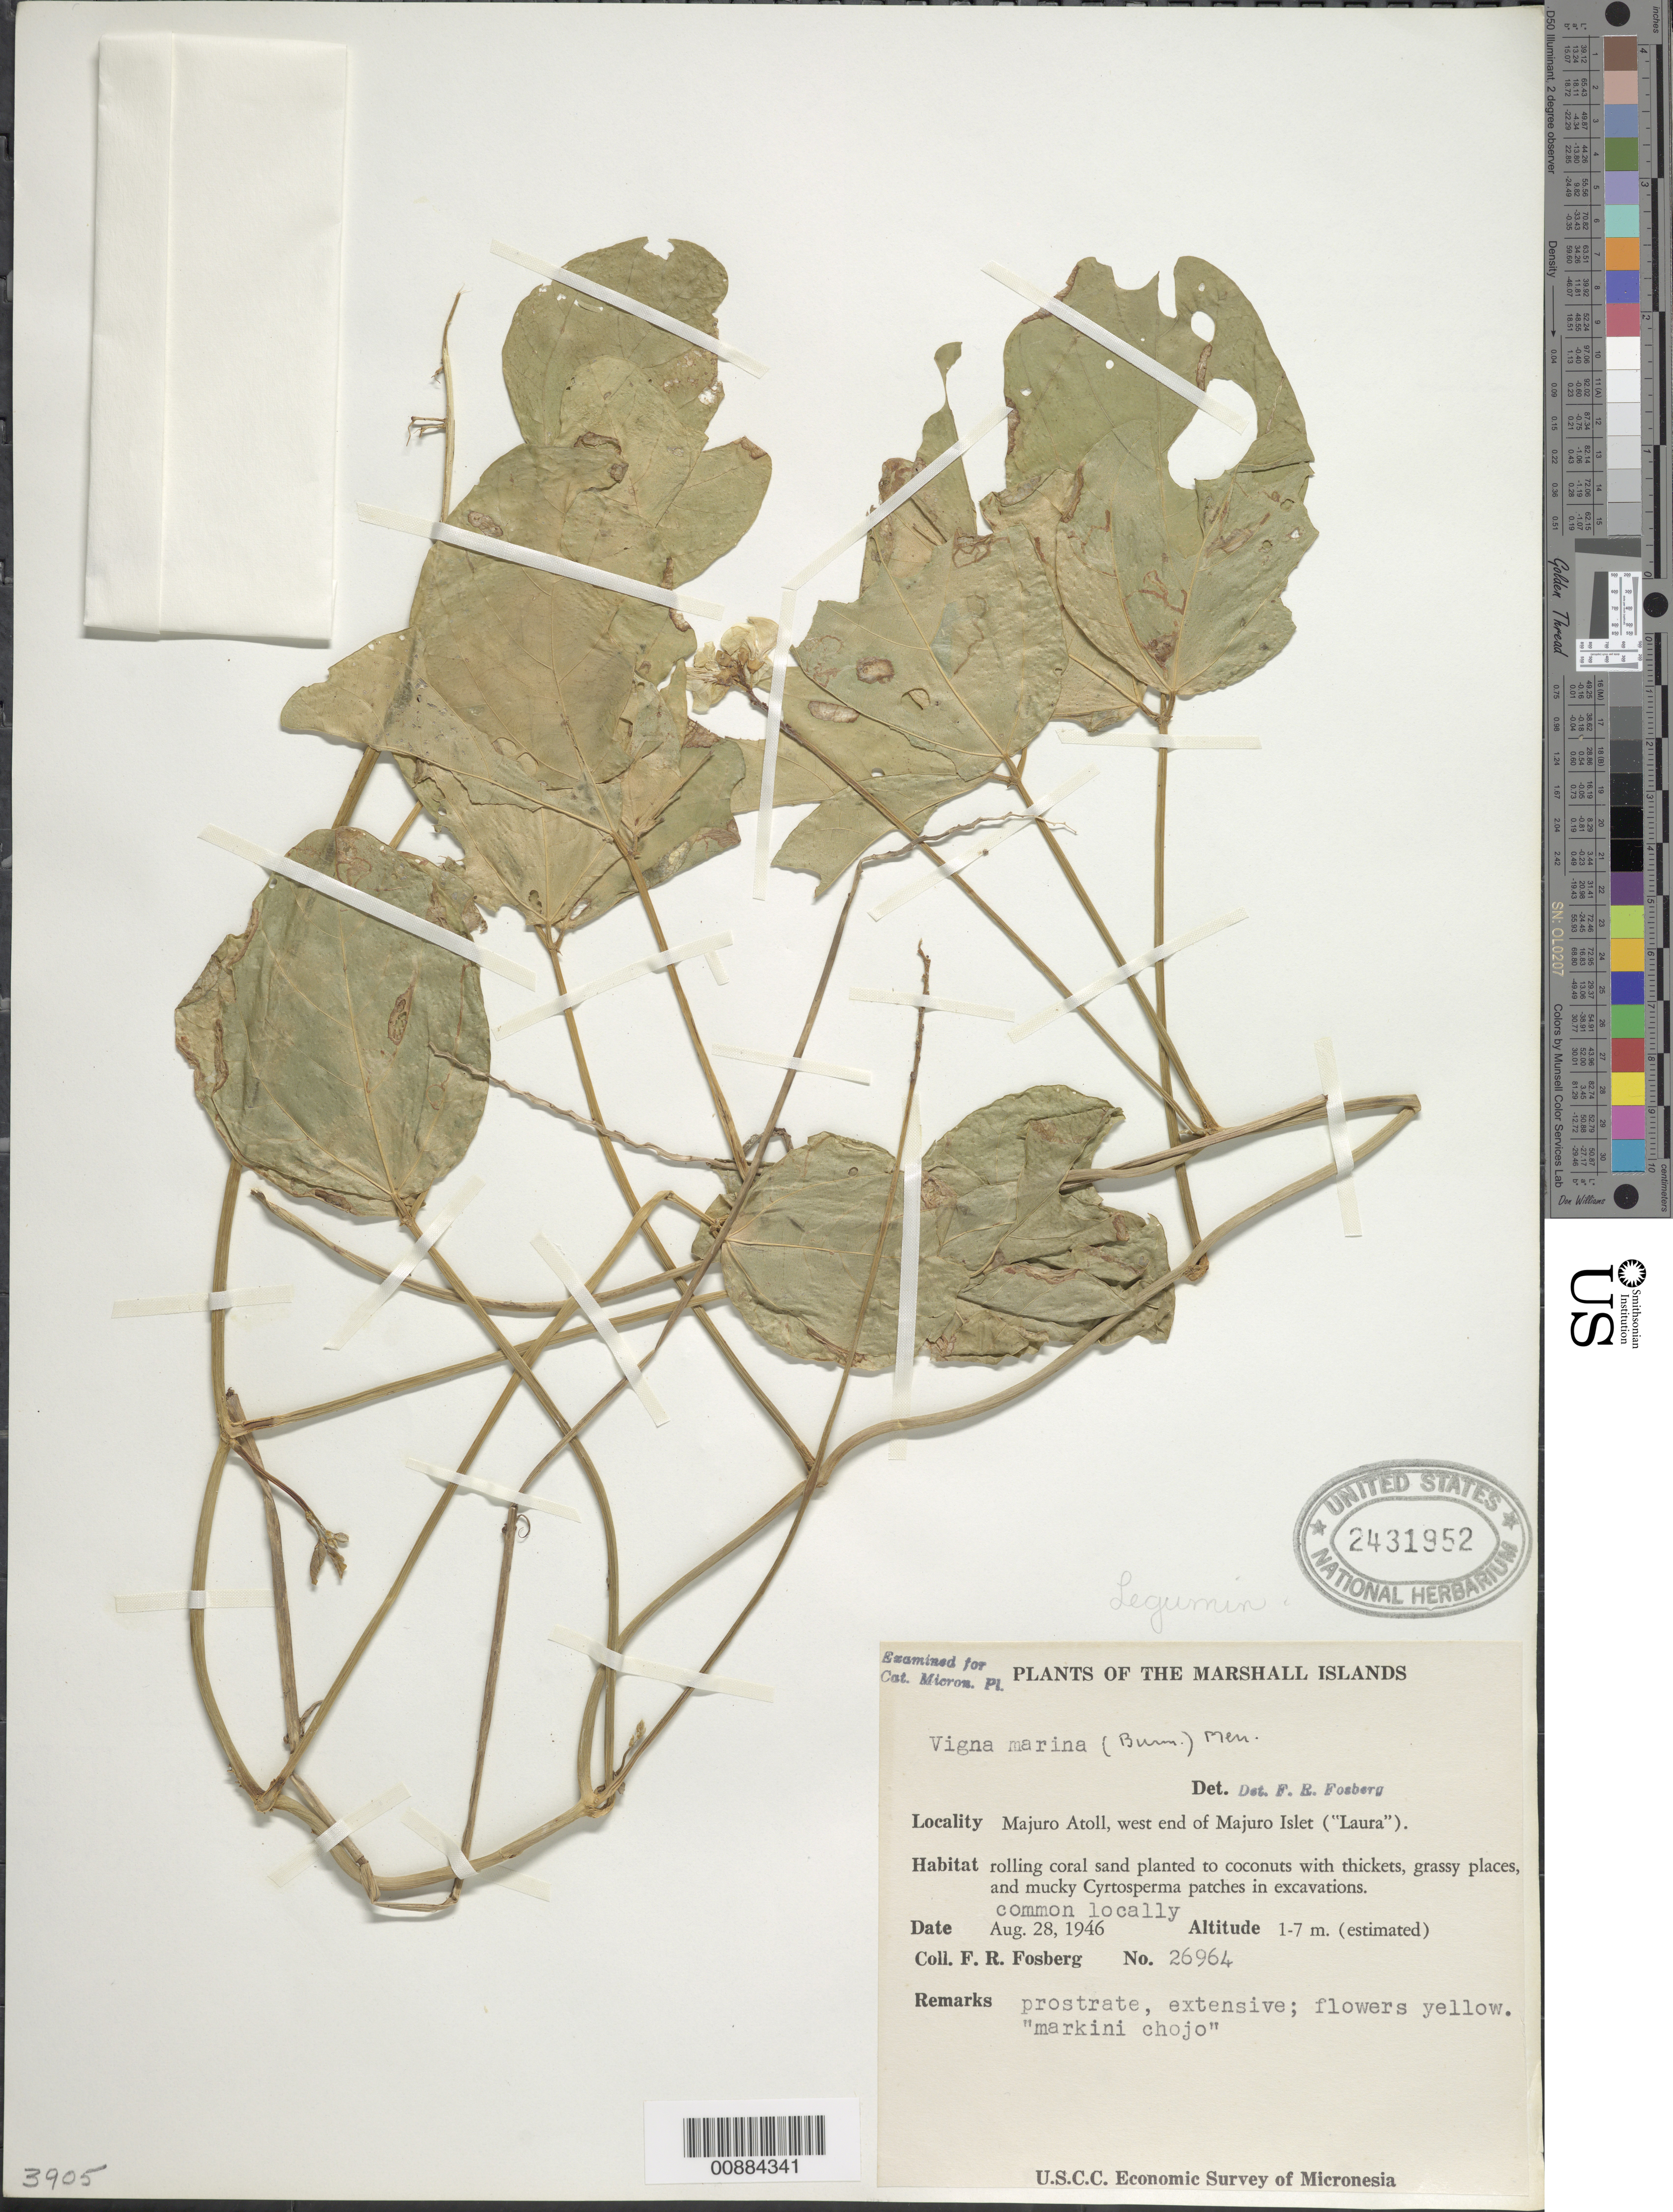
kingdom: Plantae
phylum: Tracheophyta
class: Magnoliopsida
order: Fabales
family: Fabaceae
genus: Vigna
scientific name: Vigna marina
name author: (Burm.) Merr.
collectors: F. R. Fosberg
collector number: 26964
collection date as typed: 28 Aug 1946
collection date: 1946-08-28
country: Marshall Islands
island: Majuro Atoll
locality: W end of Majuro ("Laura") Islet.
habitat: Rolling coral sand planted to coconuts with thickets, grassy places, and mucky Cyrtosperma patches in excavations.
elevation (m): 1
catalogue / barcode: US 2431952